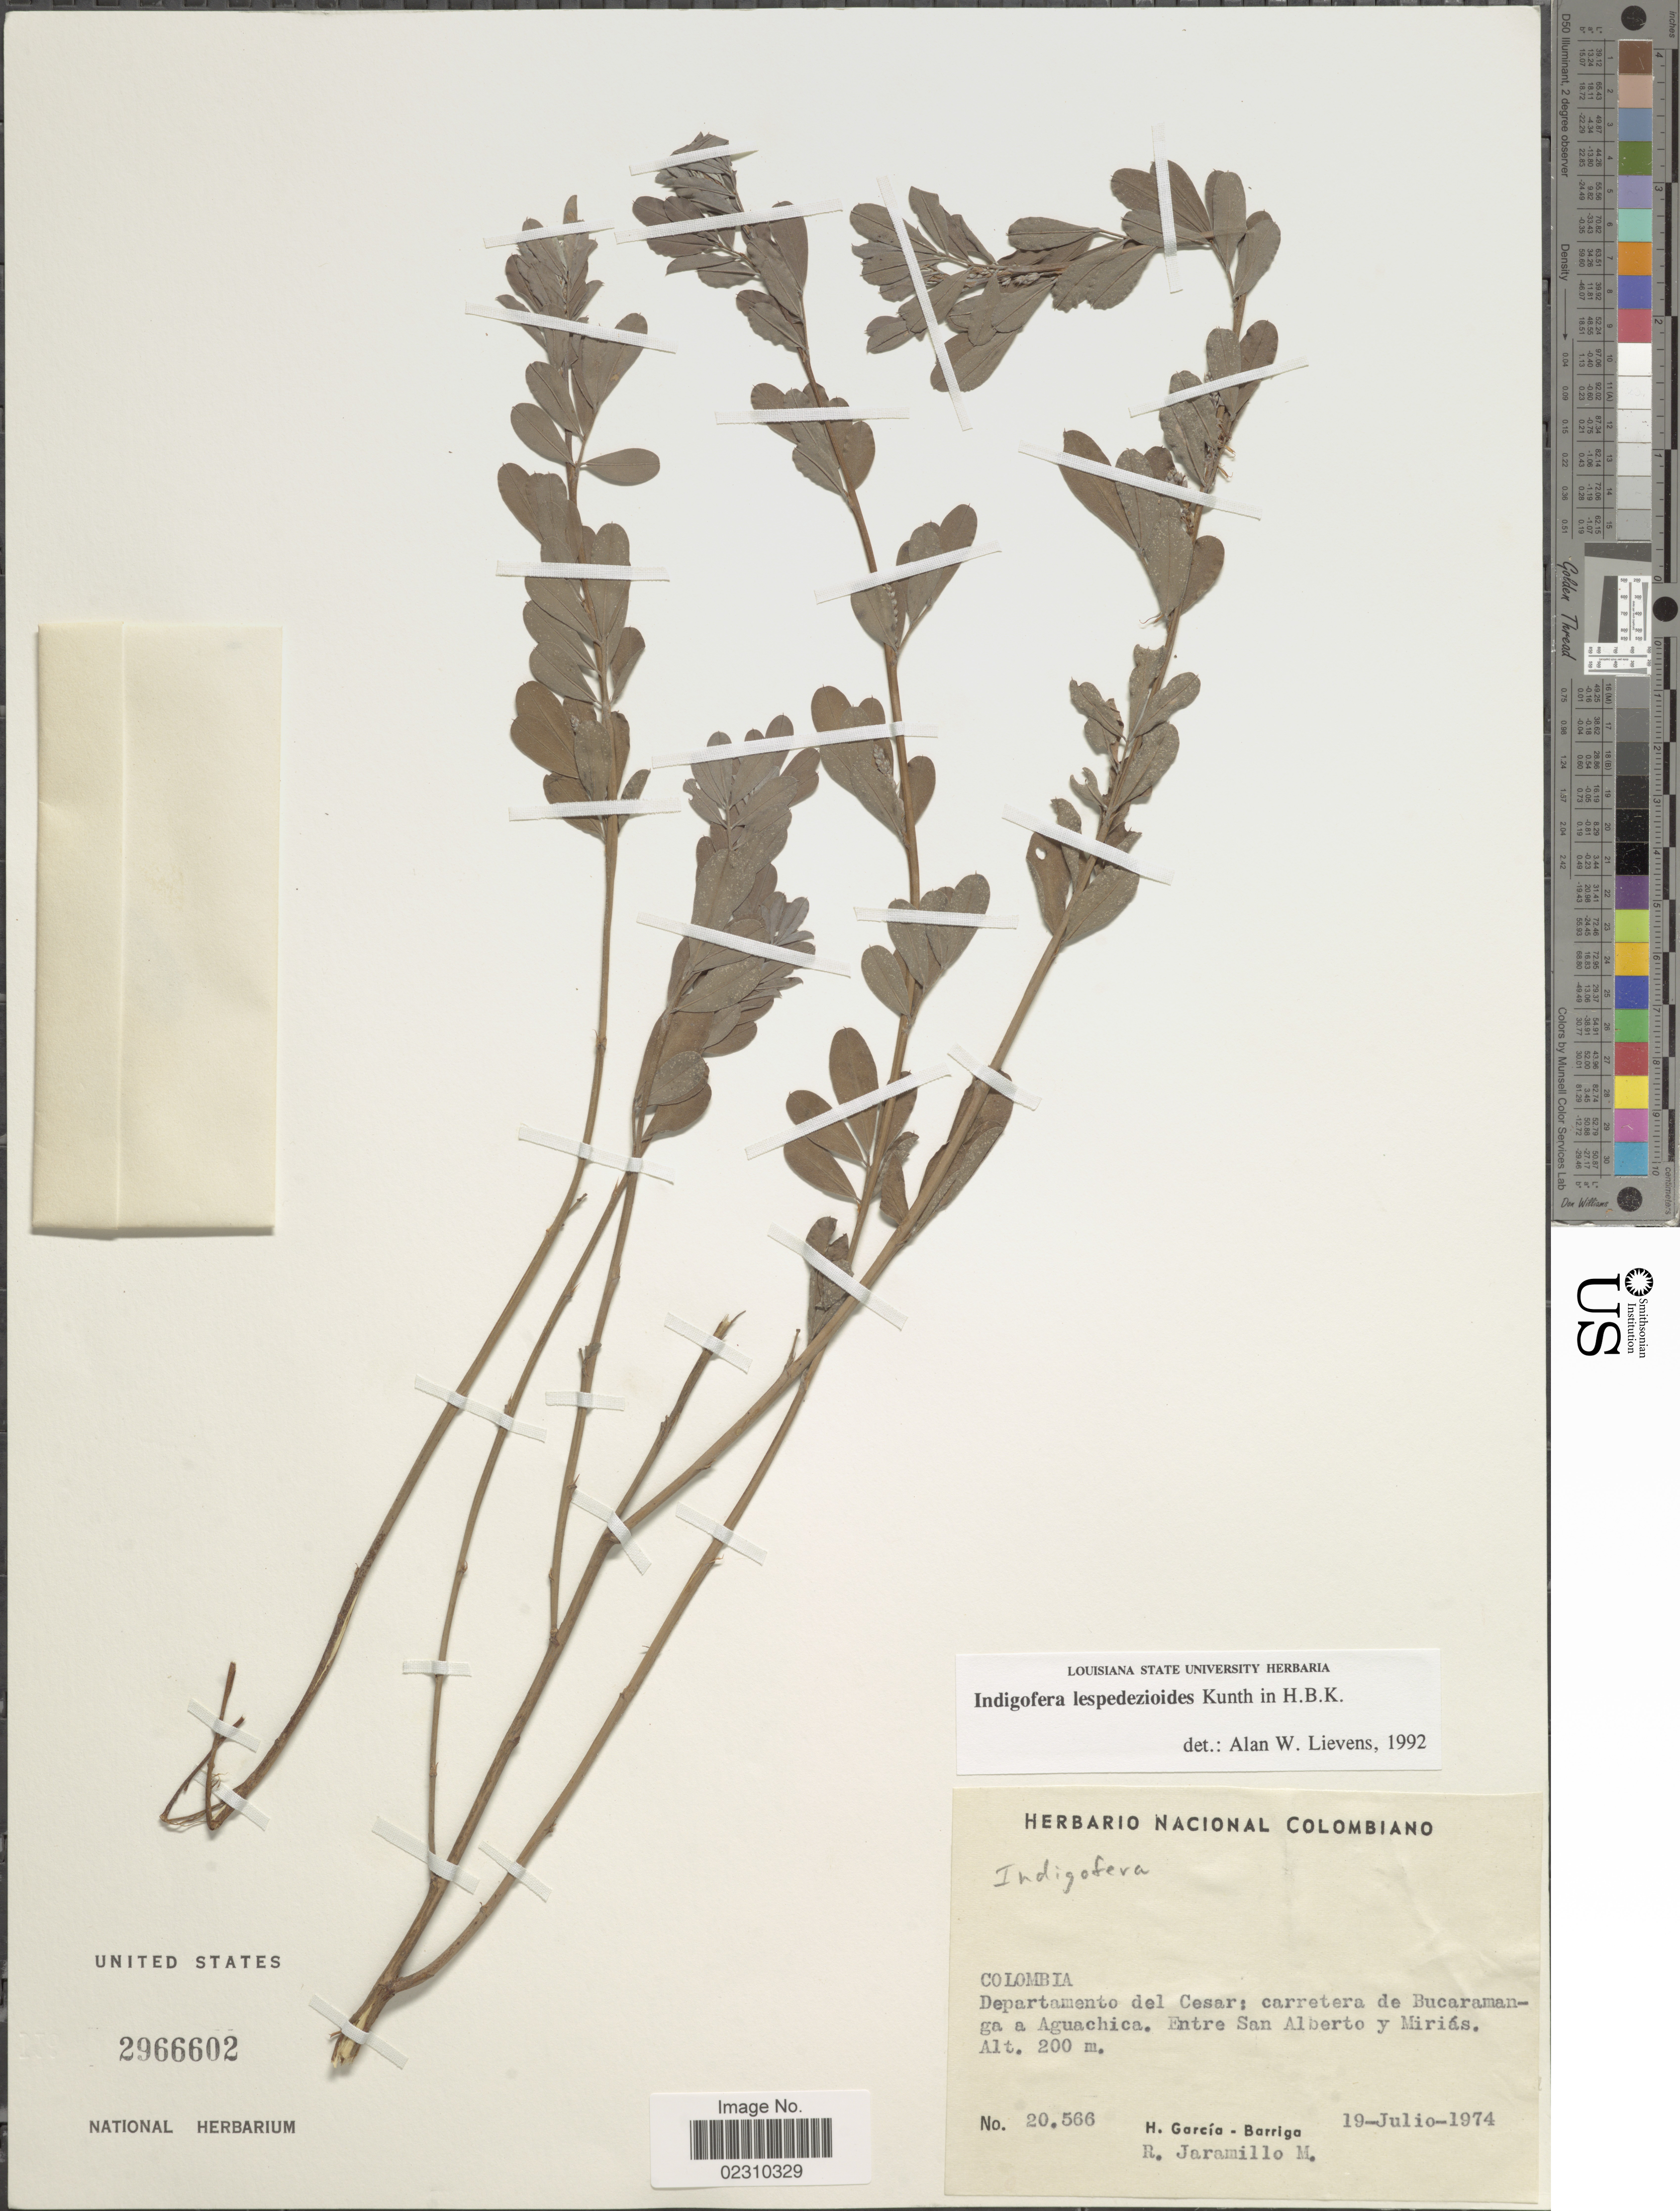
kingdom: Plantae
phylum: Tracheophyta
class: Magnoliopsida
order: Fabales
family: Fabaceae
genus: Indigofera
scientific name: Indigofera lespedezioides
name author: Kunth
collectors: H. García Barriga & R. Jaramillo M.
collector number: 20566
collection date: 1974-07-19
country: Colombia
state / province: Cesar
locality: Columbia, Departamento del Cesar; carretera de Bucaramanga a Aguachica. Entre San Alberto y Mirias.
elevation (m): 200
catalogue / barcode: US 2966602